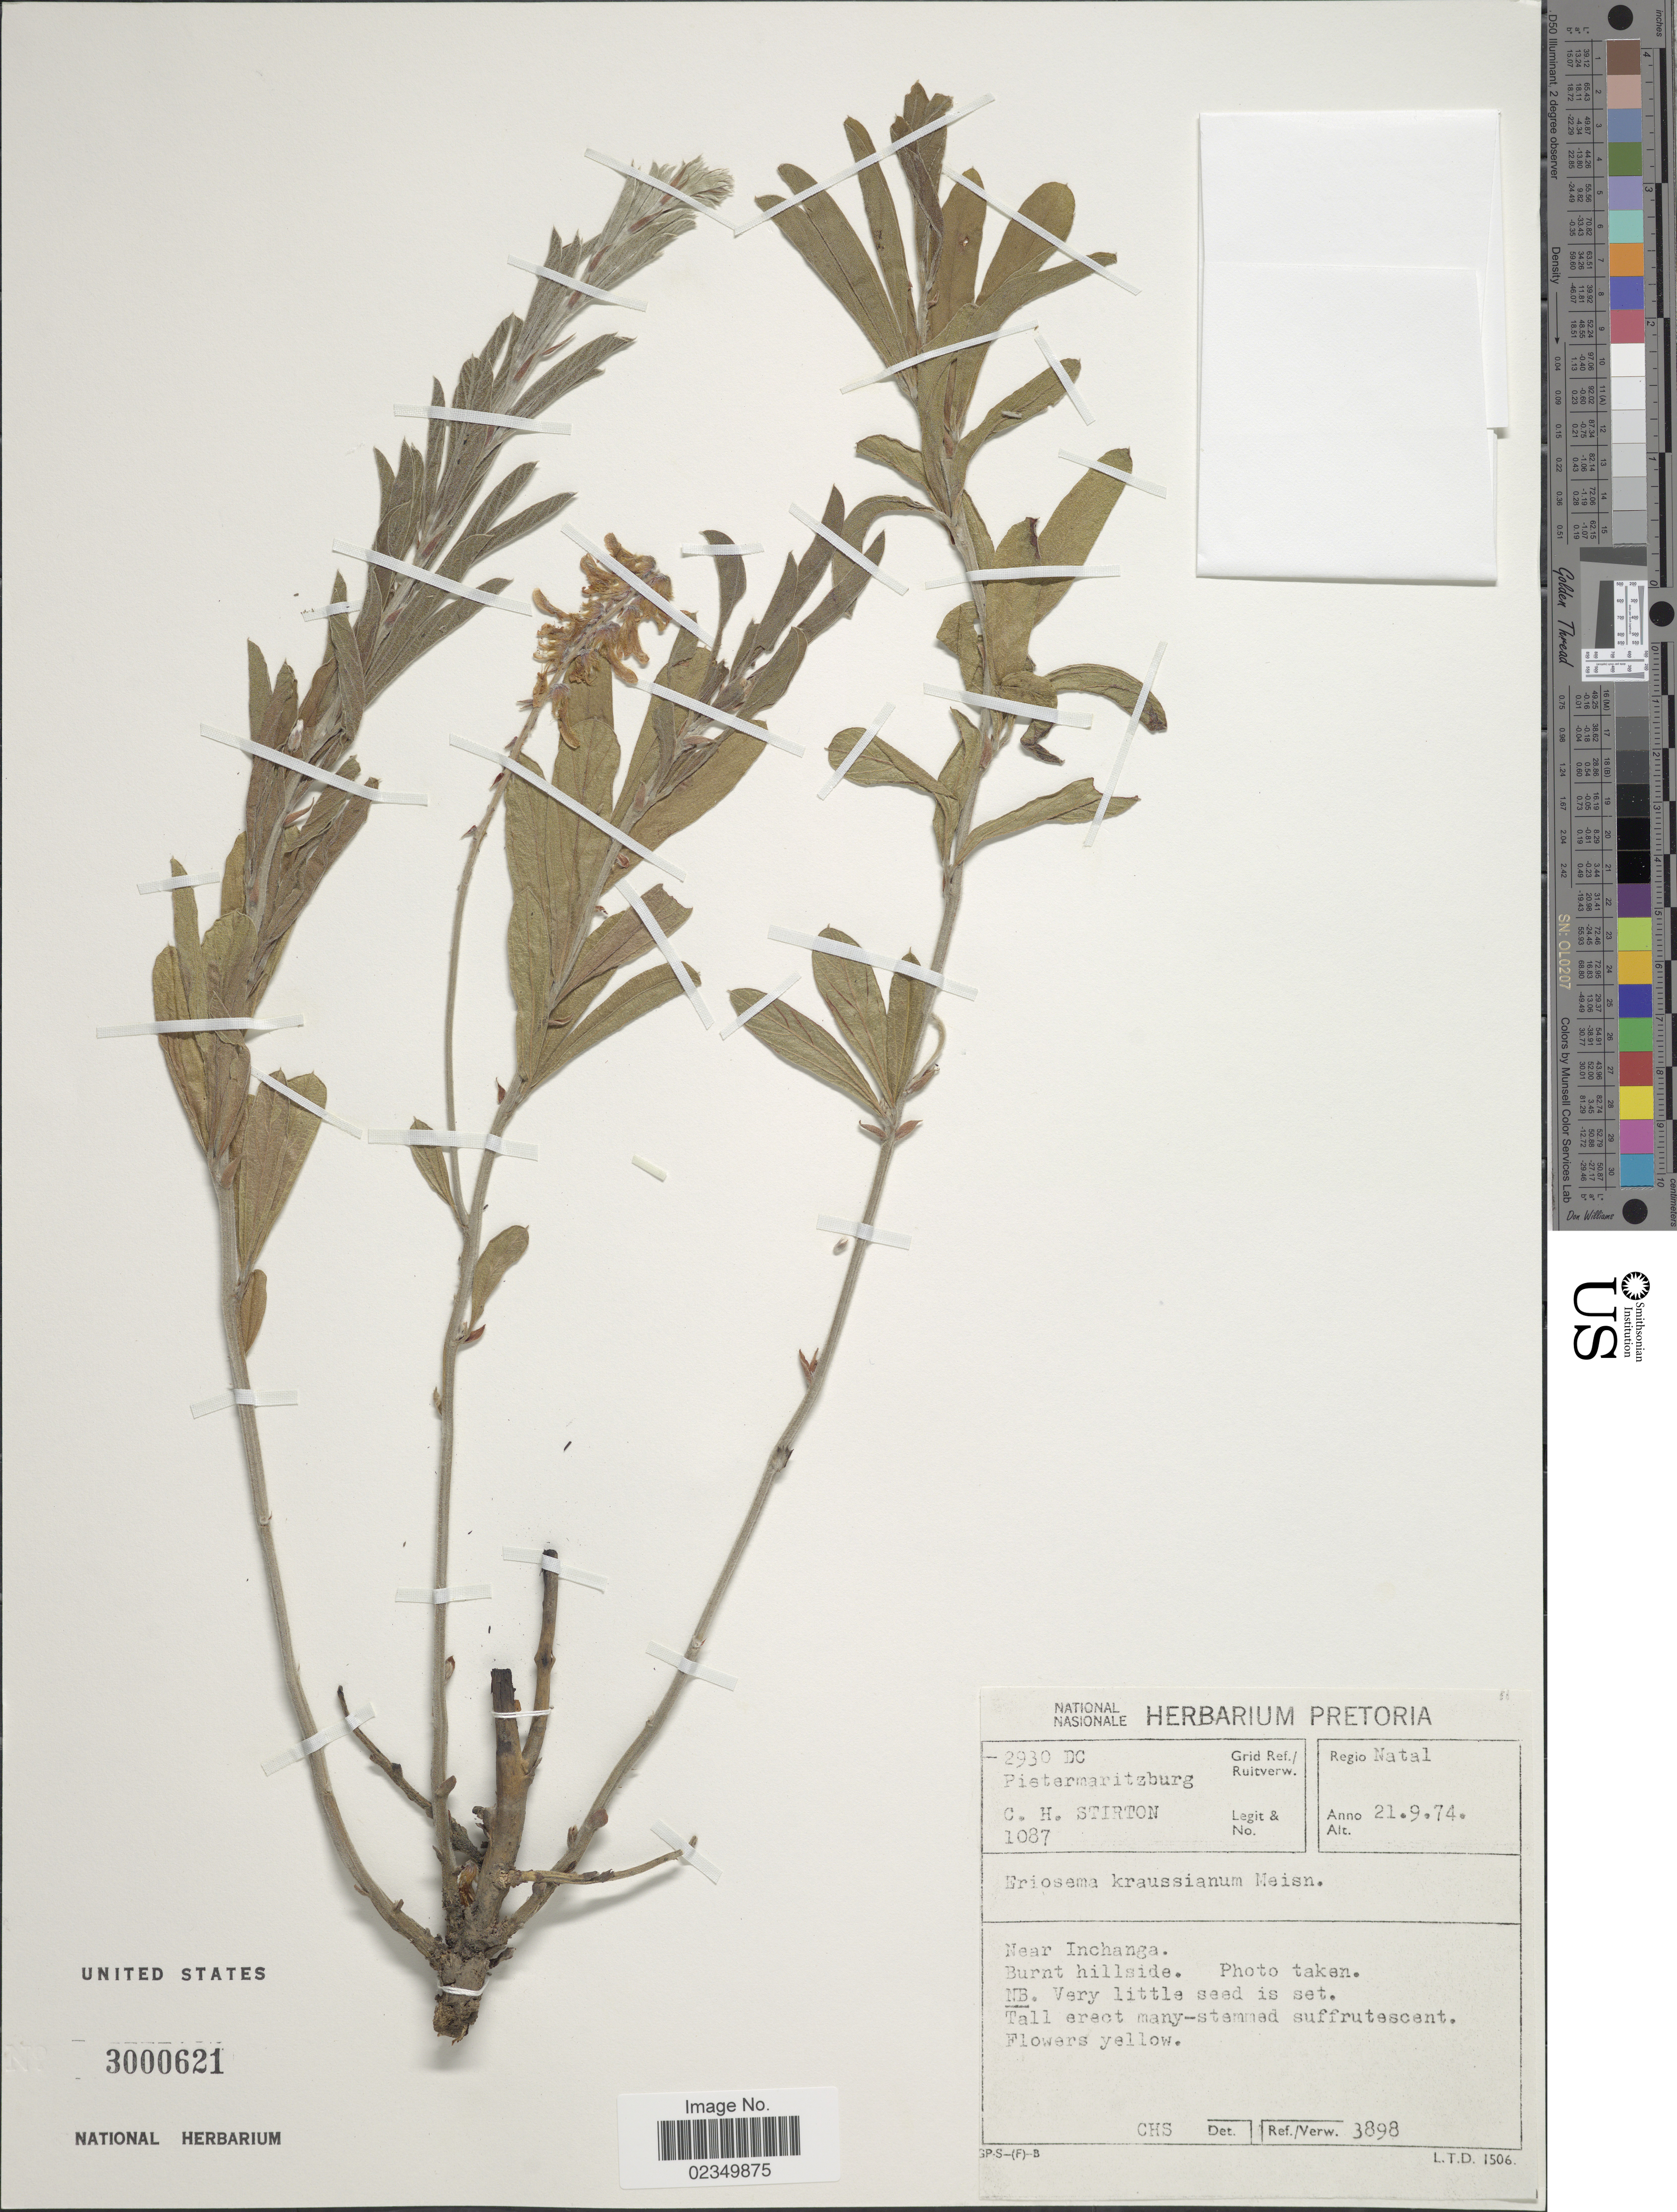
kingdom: Plantae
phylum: Tracheophyta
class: Magnoliopsida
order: Fabales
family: Fabaceae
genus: Eriosema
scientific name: Eriosema kraussianum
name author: Meissner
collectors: C. H. Stirton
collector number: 1087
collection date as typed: Transcribed d/m/y: 21/9/74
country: South Africa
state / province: KwaZulu-Natal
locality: Natal, Near Inchanga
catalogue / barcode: US 3000621